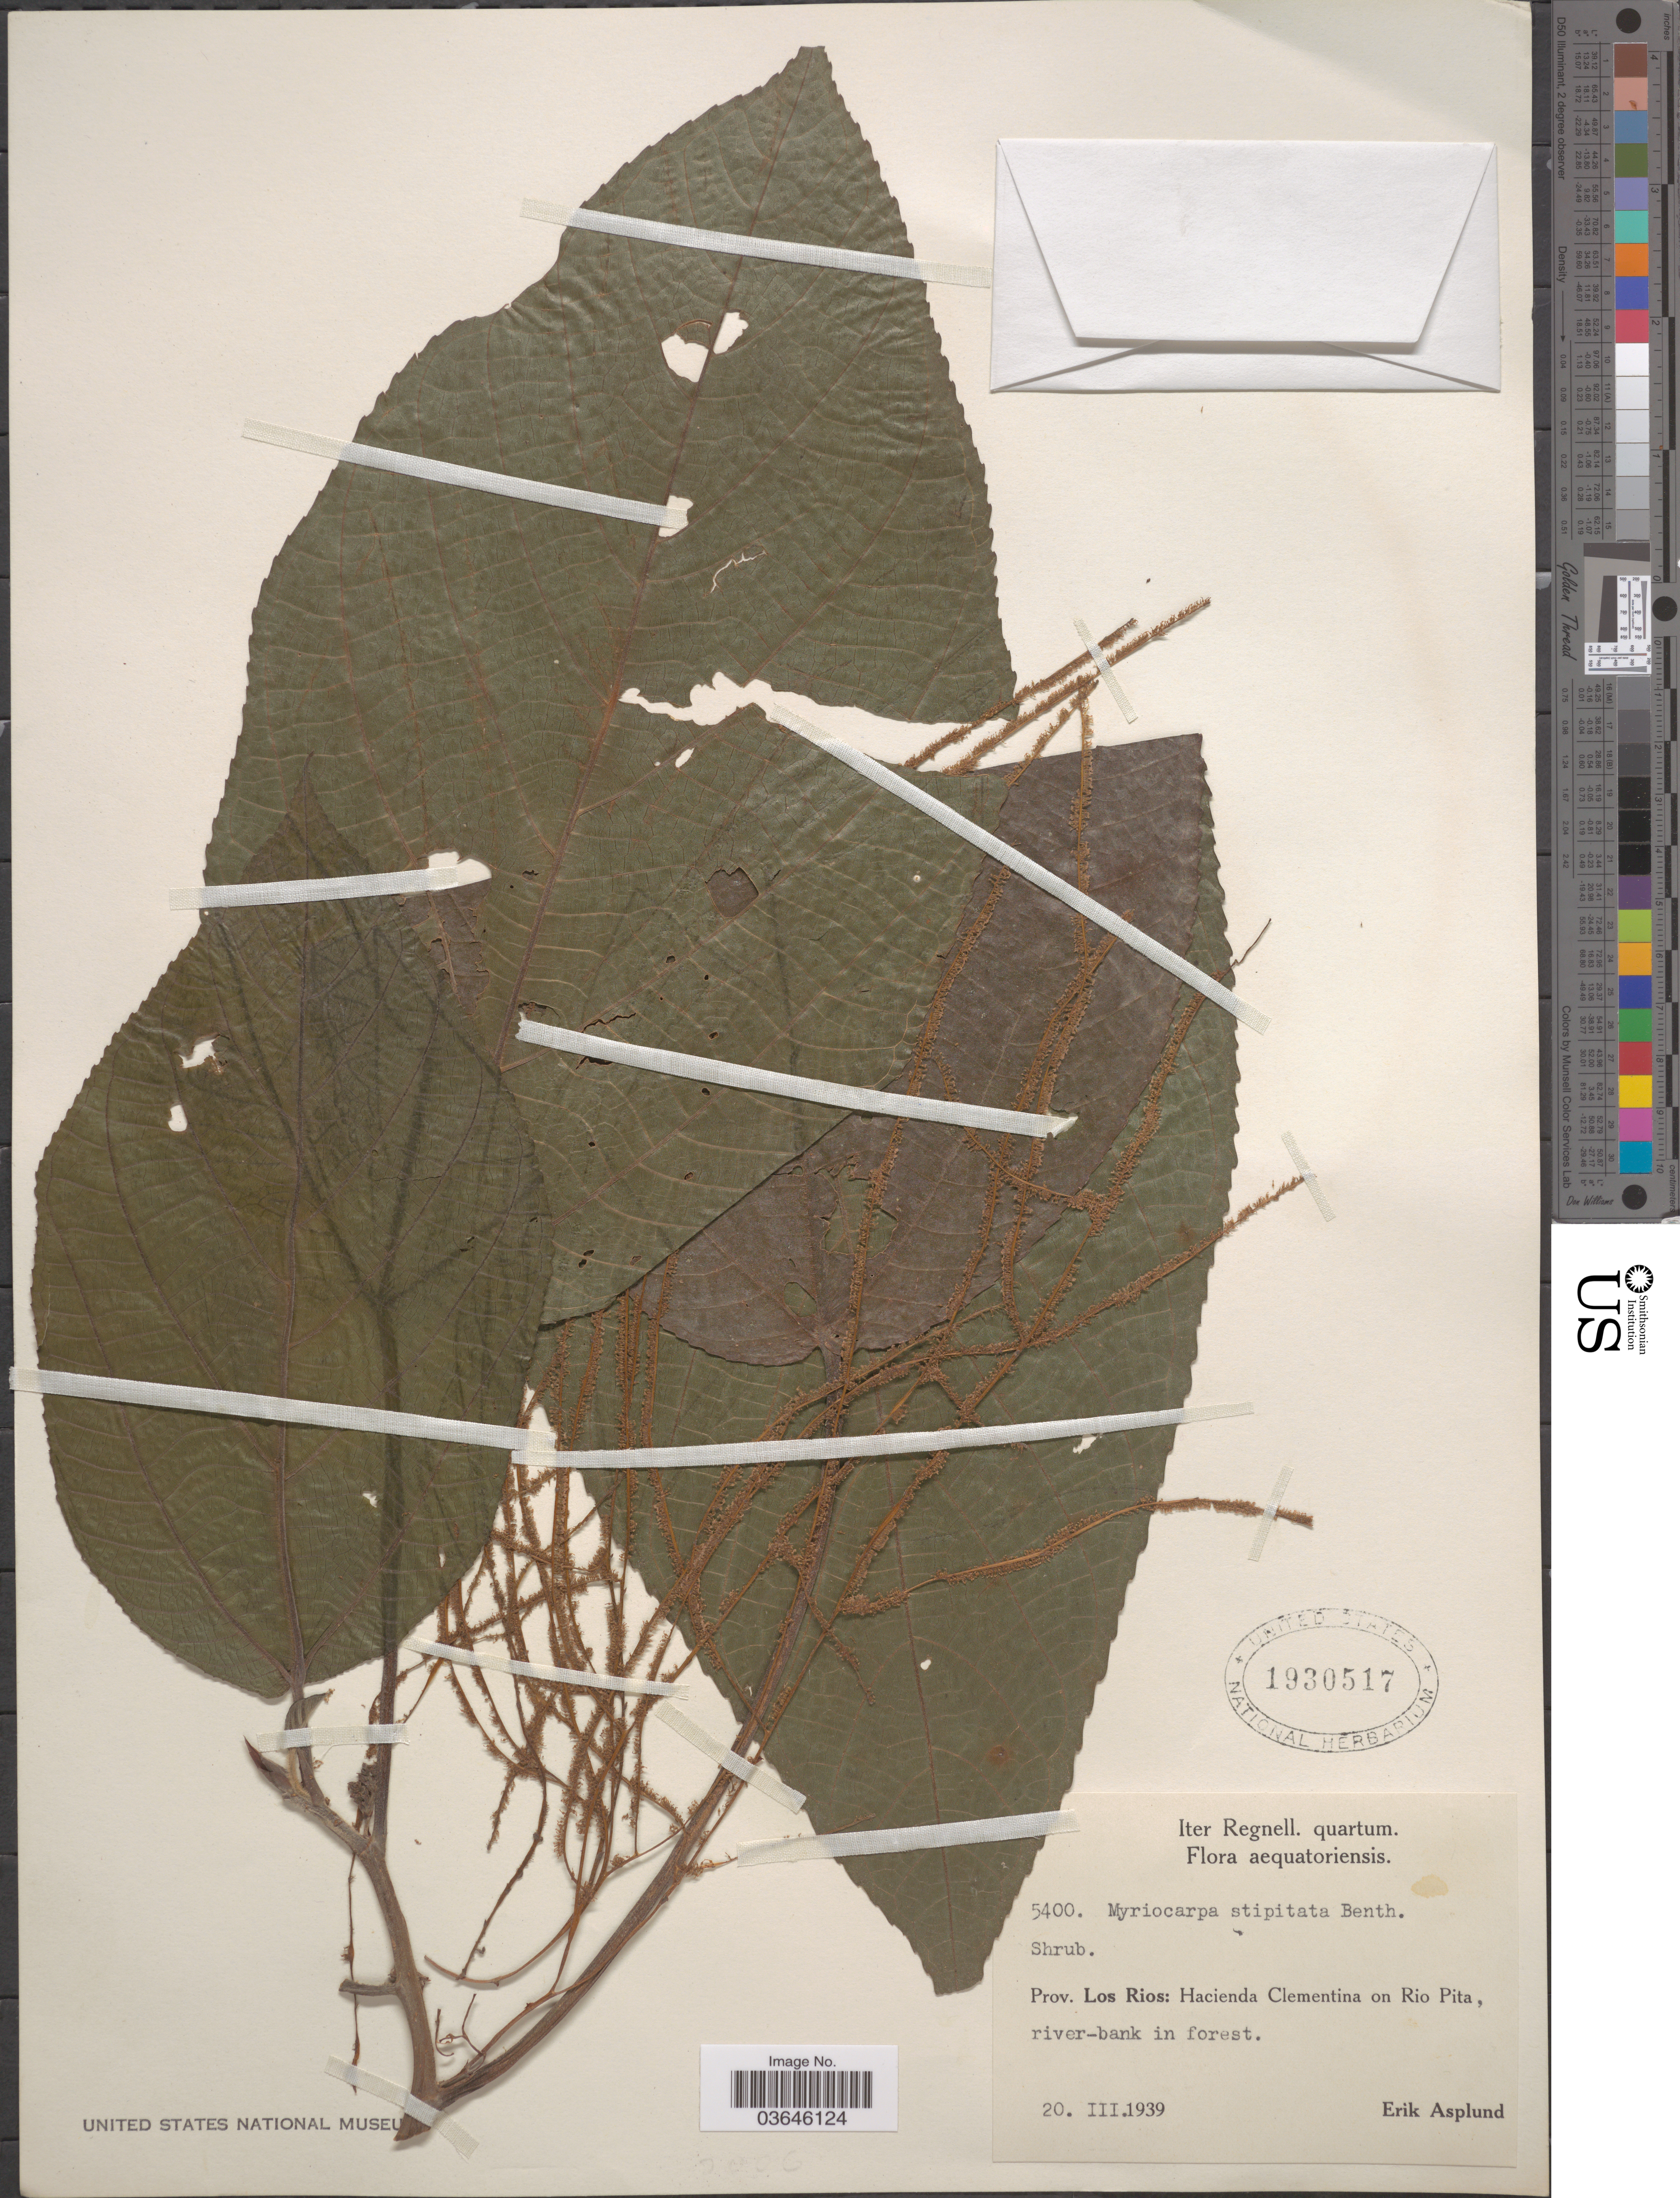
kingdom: Plantae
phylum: Tracheophyta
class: Magnoliopsida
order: Rosales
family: Urticaceae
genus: Myriocarpa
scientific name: Myriocarpa stipitata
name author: Benth.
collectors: E. Asplund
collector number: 5400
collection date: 1939-07-20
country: Ecuador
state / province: Los Ríos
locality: Hacienda Clementina on Rio Pita.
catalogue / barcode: US 1930517